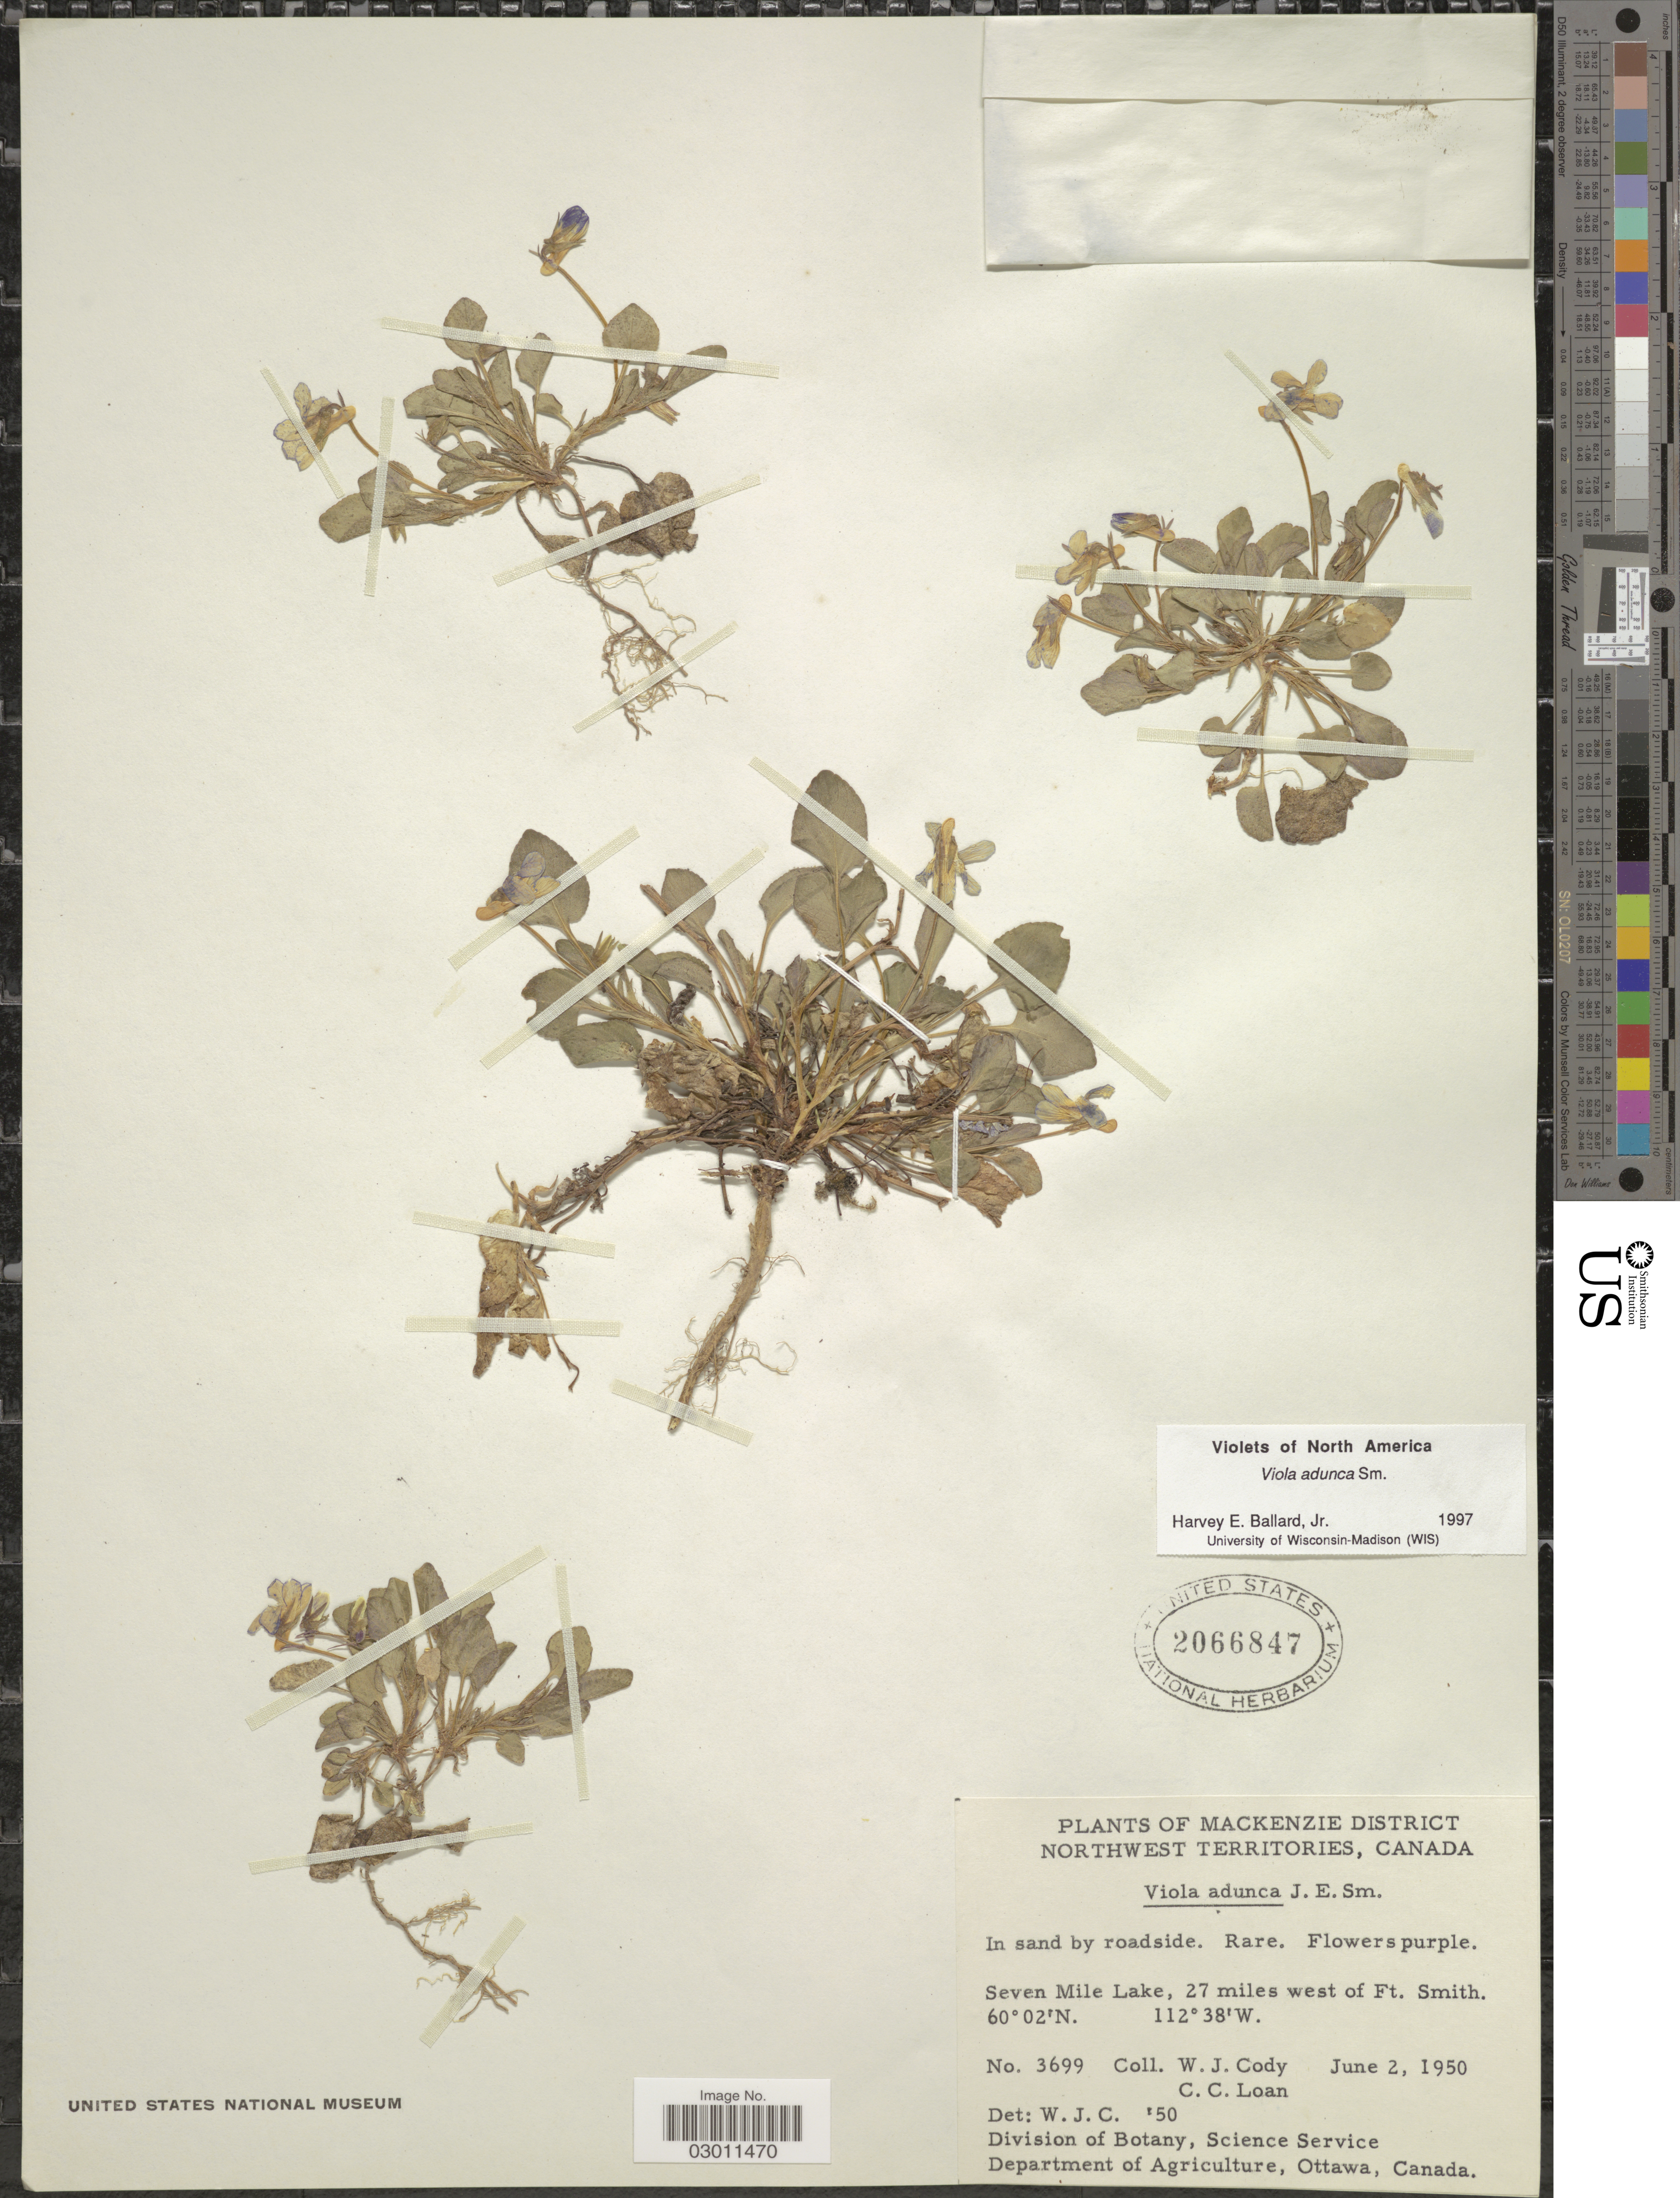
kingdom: Plantae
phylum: Tracheophyta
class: Magnoliopsida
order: Malpighiales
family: Violaceae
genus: Viola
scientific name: Viola adunca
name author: Sm.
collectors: W. Cody & C. Loan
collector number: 3699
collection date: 1950-06-02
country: Canada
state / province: Northwest Territories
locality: Mackenzie District, In sand by roadside, Seven Mile Lake, 27 miles west of Ft. Smith.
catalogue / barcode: US 2066847